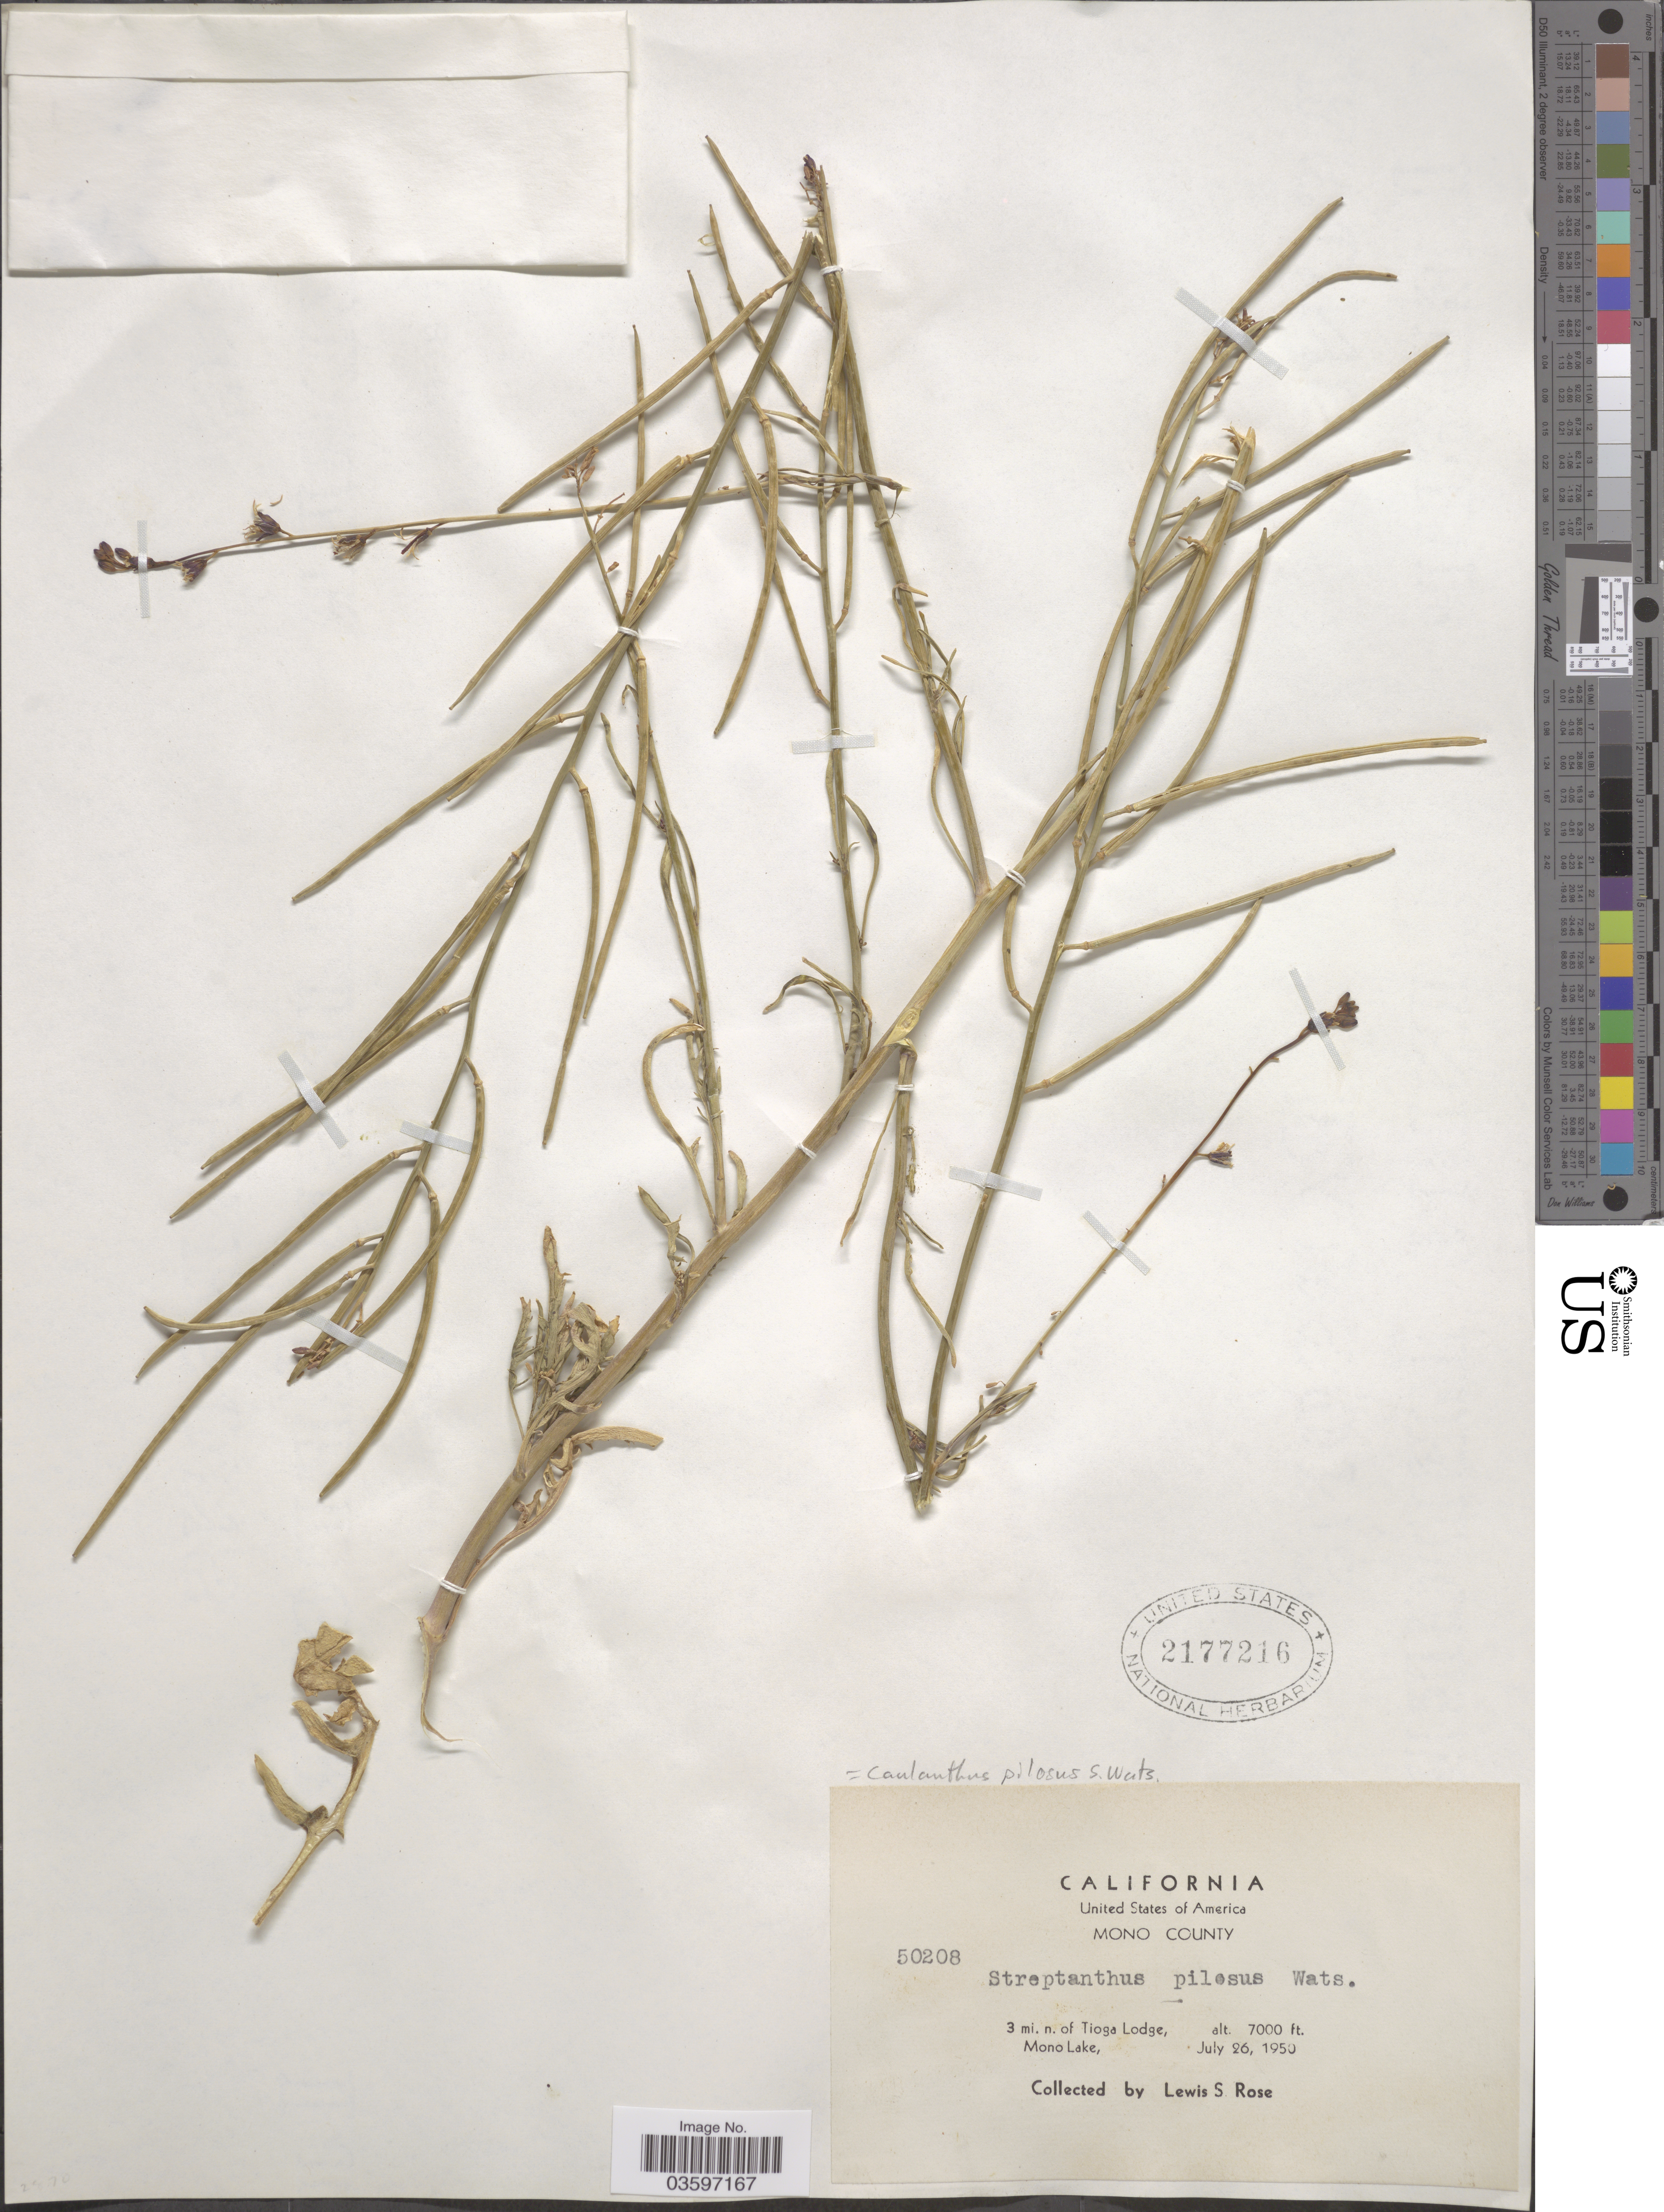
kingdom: Plantae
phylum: Tracheophyta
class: Magnoliopsida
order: Brassicales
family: Brassicaceae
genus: Caulanthus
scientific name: Caulanthus pilosus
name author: S. Watson in C. King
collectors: L. S. Rose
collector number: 50208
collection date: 1950-07-26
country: United States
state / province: California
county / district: Mono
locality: Mono County. 3 mi. n. of Tioga Lodge, Mono Lake.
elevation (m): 2134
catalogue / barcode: US 2177216